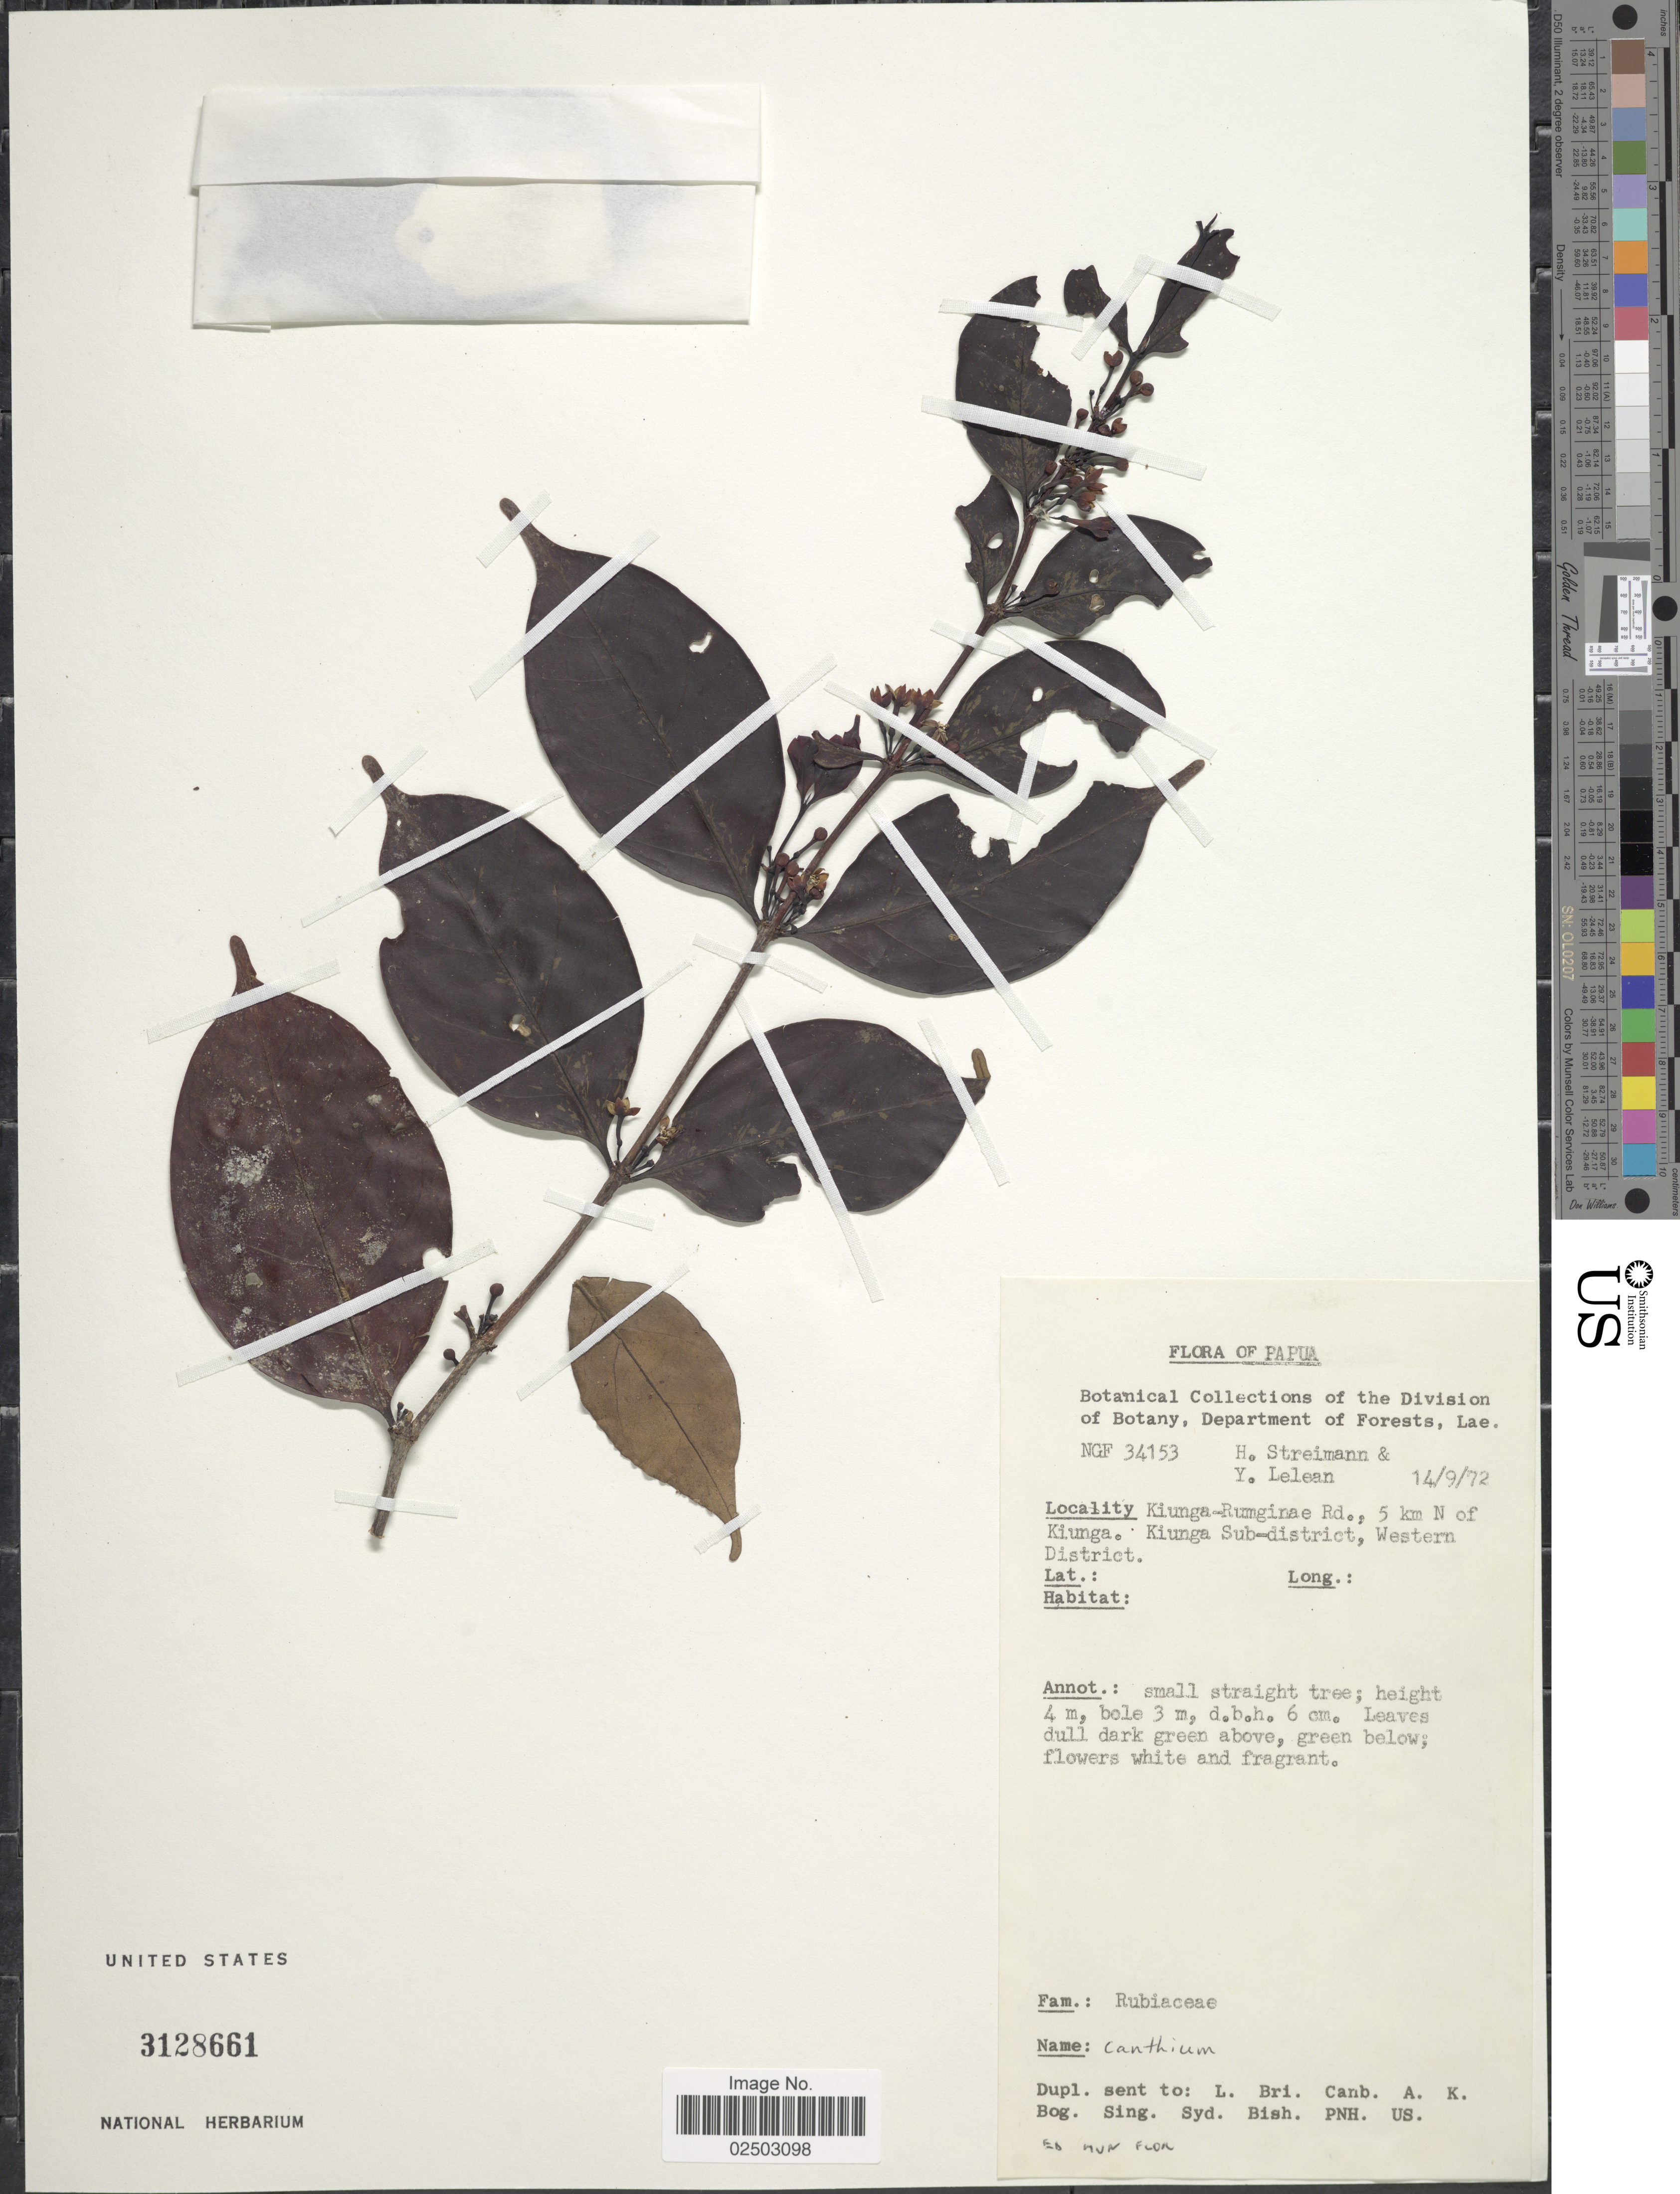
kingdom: Plantae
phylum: Tracheophyta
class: Magnoliopsida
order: Gentianales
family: Rubiaceae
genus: Bridsonia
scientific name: Bridsonia chamaedendrum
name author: (Kuntze) Verstraete & A.E. van Wyk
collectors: H. Streiman & Y. Lelean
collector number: NGF34153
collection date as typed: Transcribed d/m/y: 14/9/72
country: Papua New Guinea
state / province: Manus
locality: Kiunga-Rumginae Rd., 5 km N of Kiunga, Kiunga Sub-district, Western District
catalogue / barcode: US 3128661